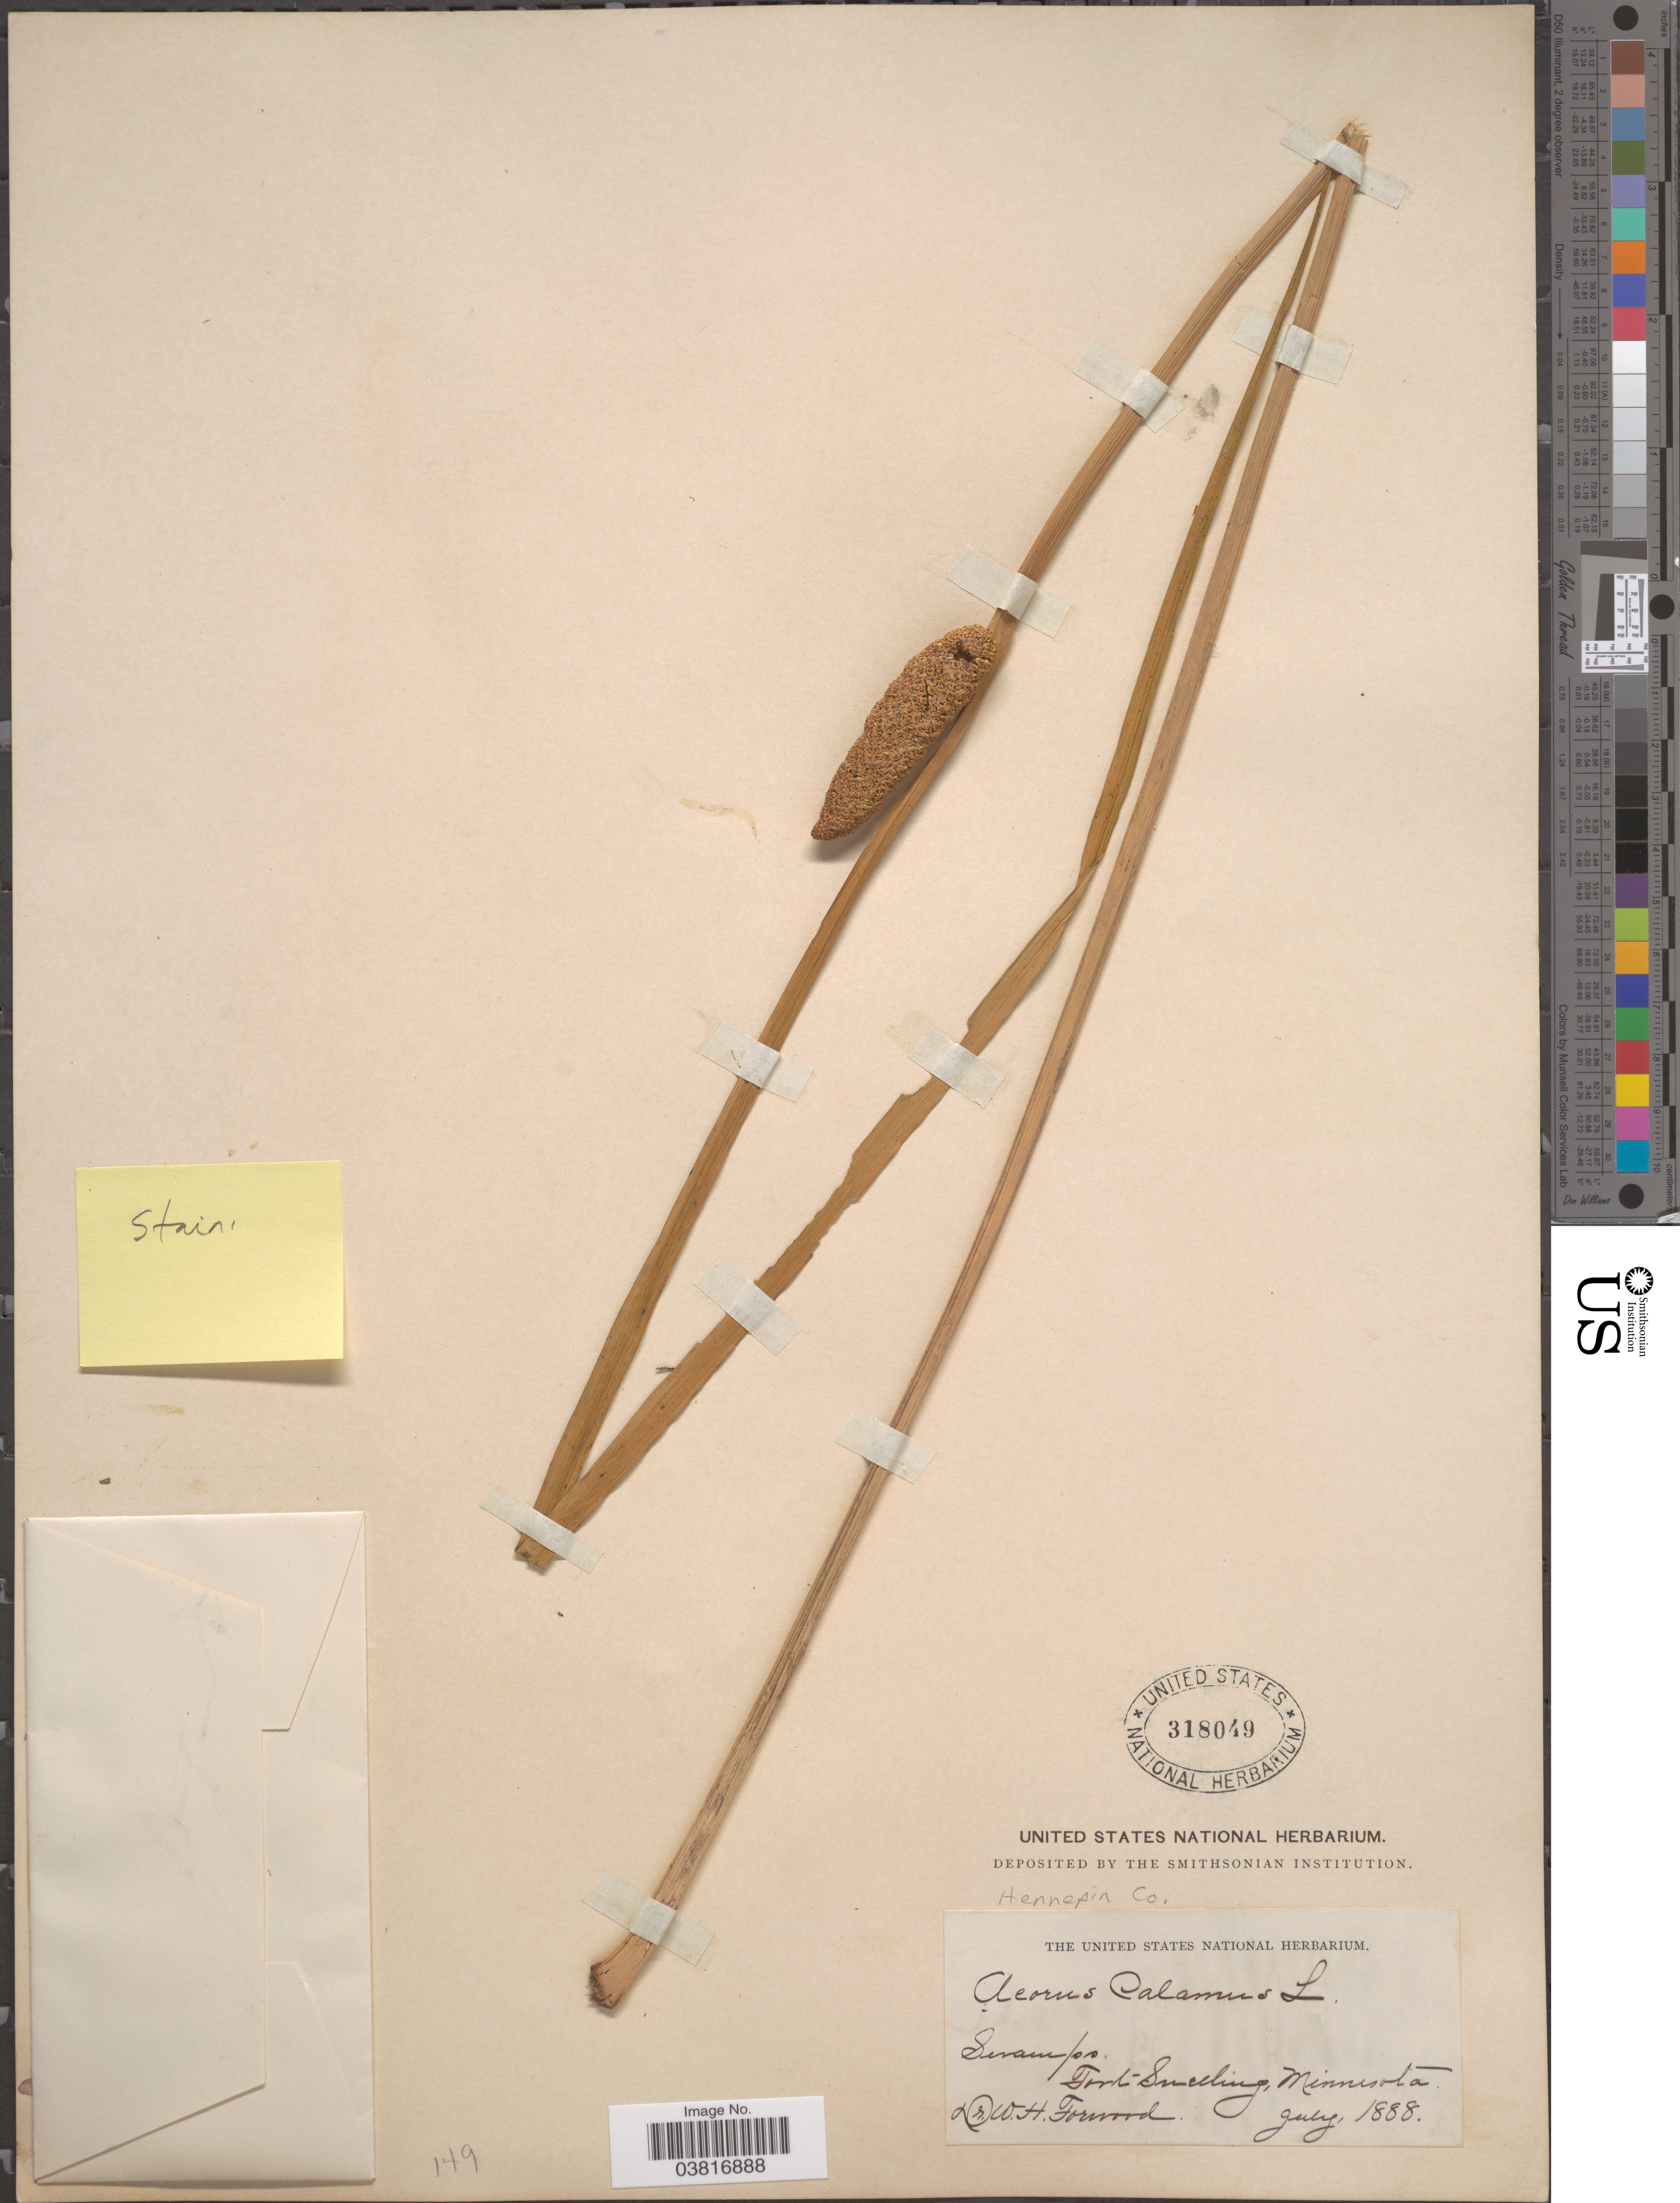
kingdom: Plantae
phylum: Tracheophyta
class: Liliopsida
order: Acorales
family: Acoraceae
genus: Acorus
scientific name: Acorus americanus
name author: (Raf.) Raf.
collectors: W. Forwood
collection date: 1888-07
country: United States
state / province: Minnesota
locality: Hennepin Co. Fort Snelling.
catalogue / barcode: US 318049